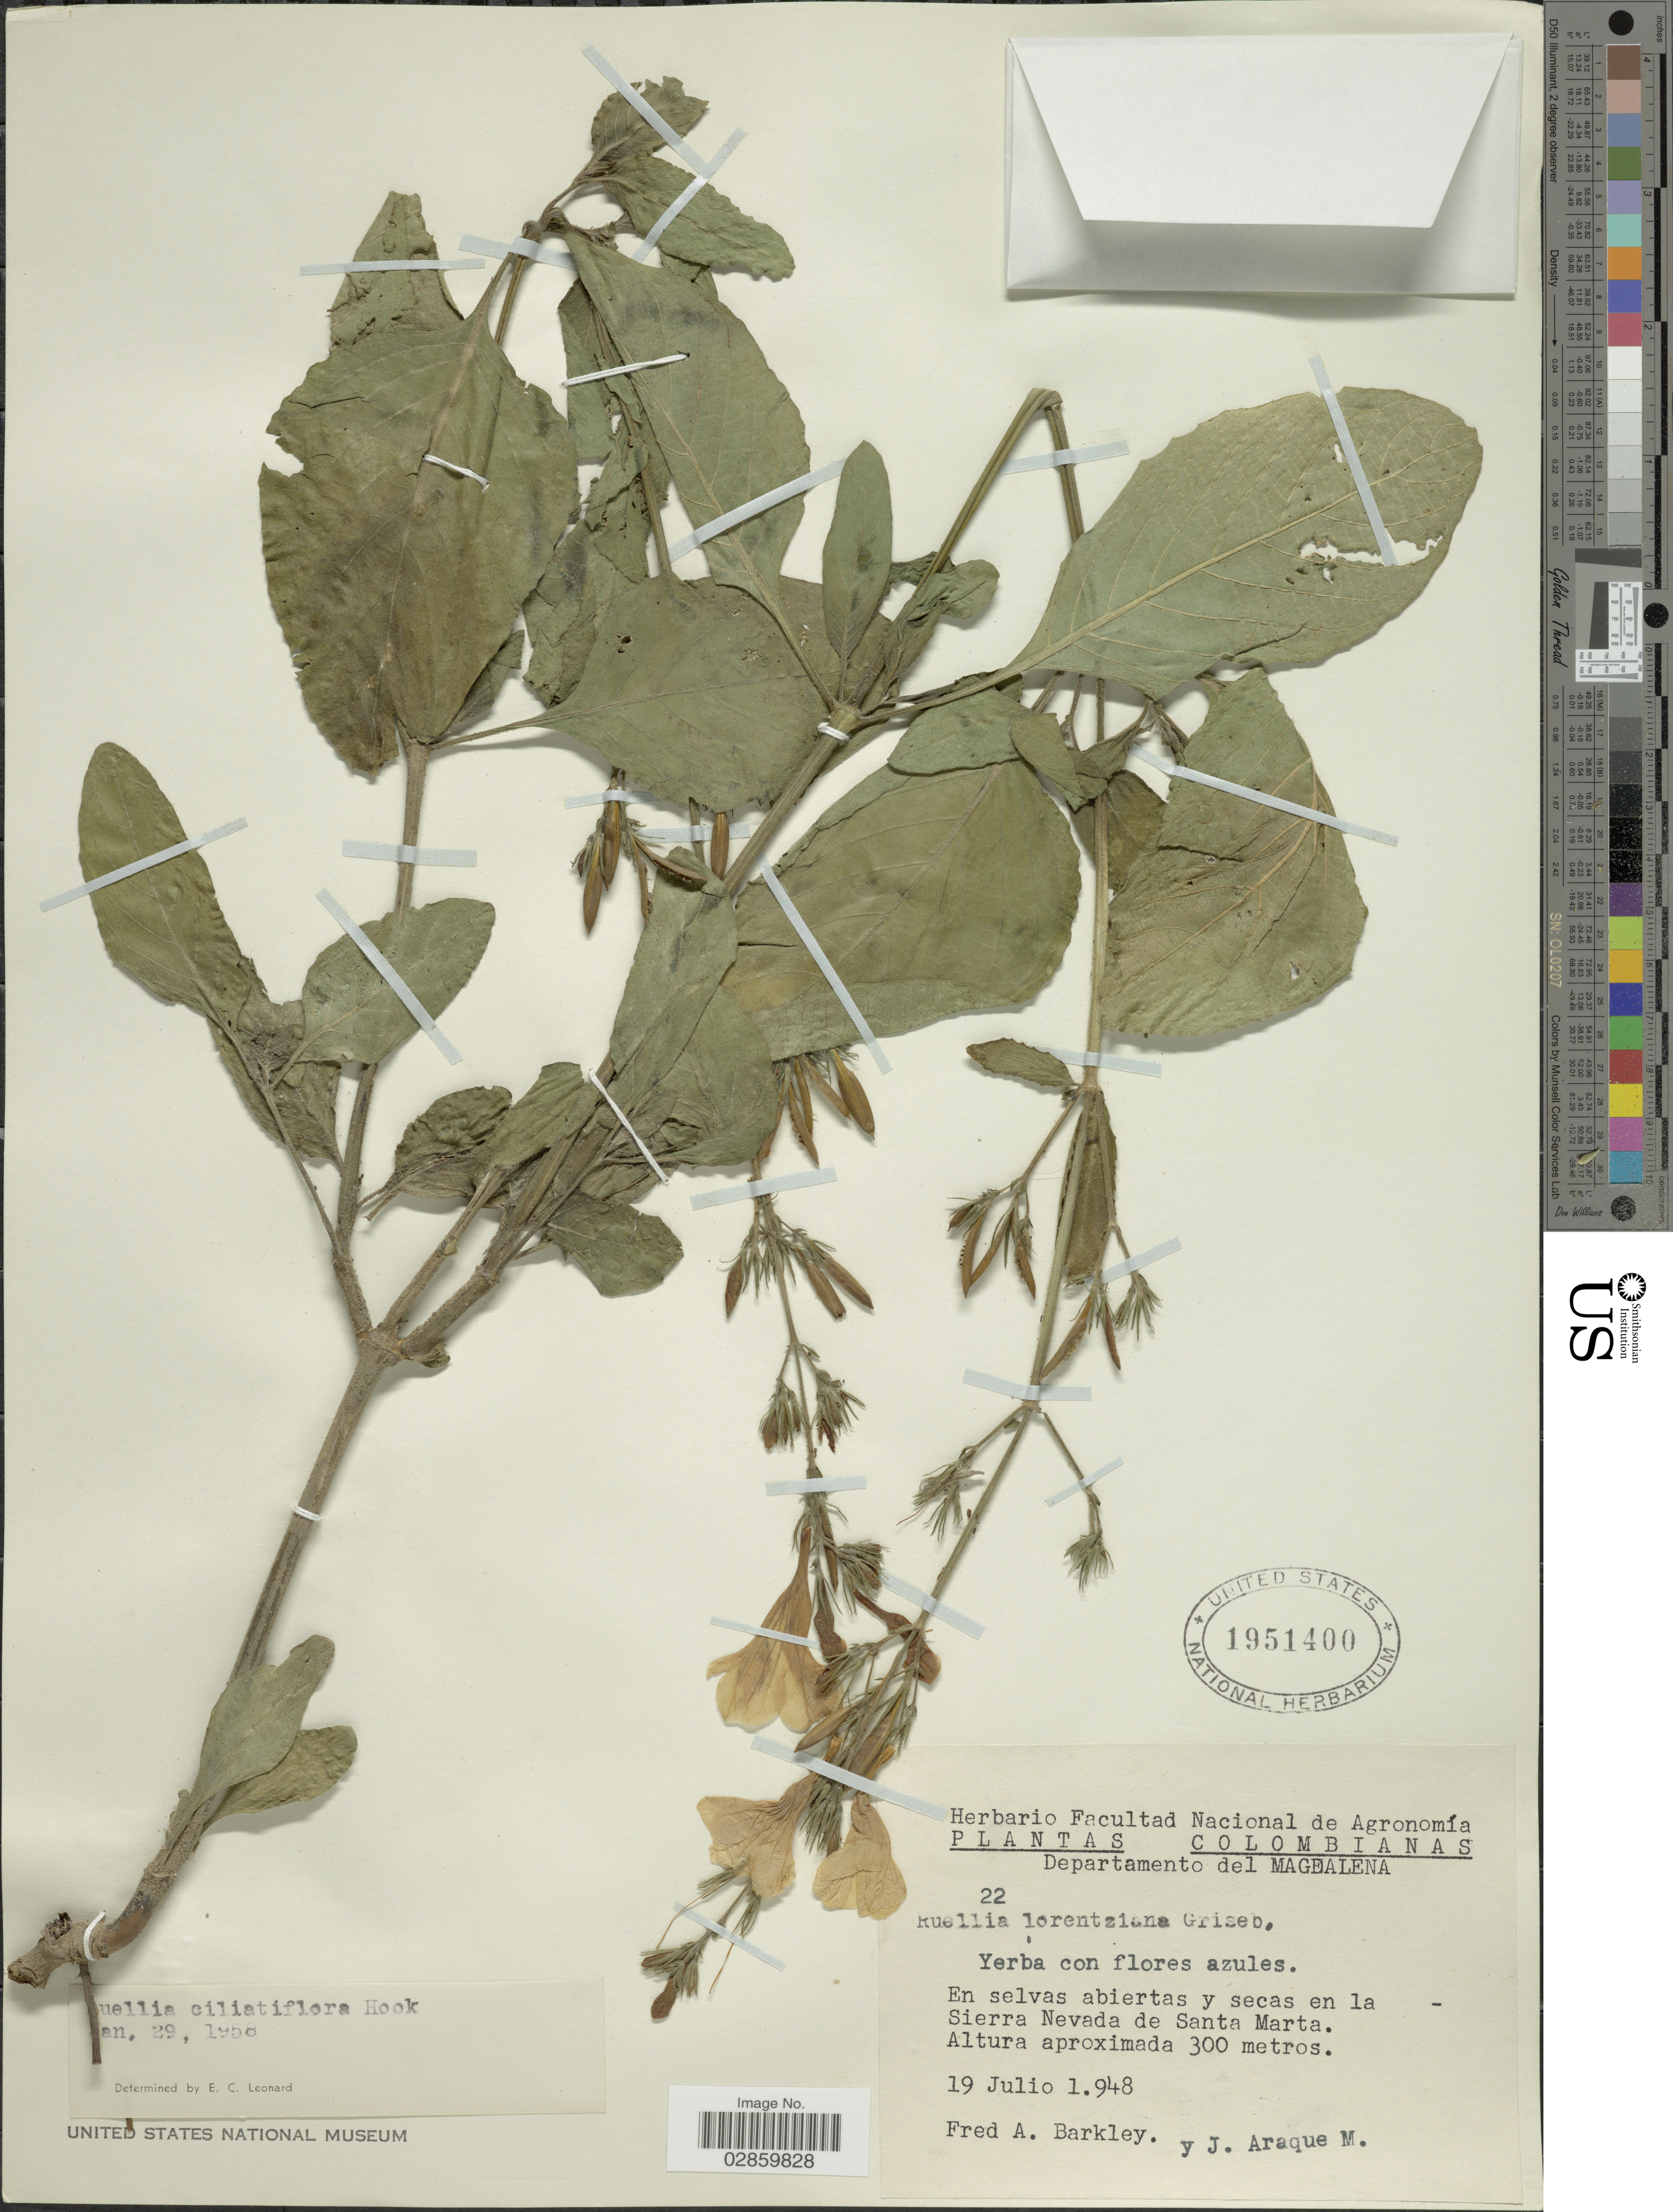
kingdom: Plantae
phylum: Tracheophyta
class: Magnoliopsida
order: Lamiales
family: Acanthaceae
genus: Ruellia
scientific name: Ruellia ciliatiflora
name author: Hook.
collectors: F. A. Barkley & J. Araque Molina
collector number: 22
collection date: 1948-07-19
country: Colombia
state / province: Magdalena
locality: Departamento del Magdalena. En selvas abiertas y secas en la Sierra Nevada de Santa Marta.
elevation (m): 300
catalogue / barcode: US 1951400